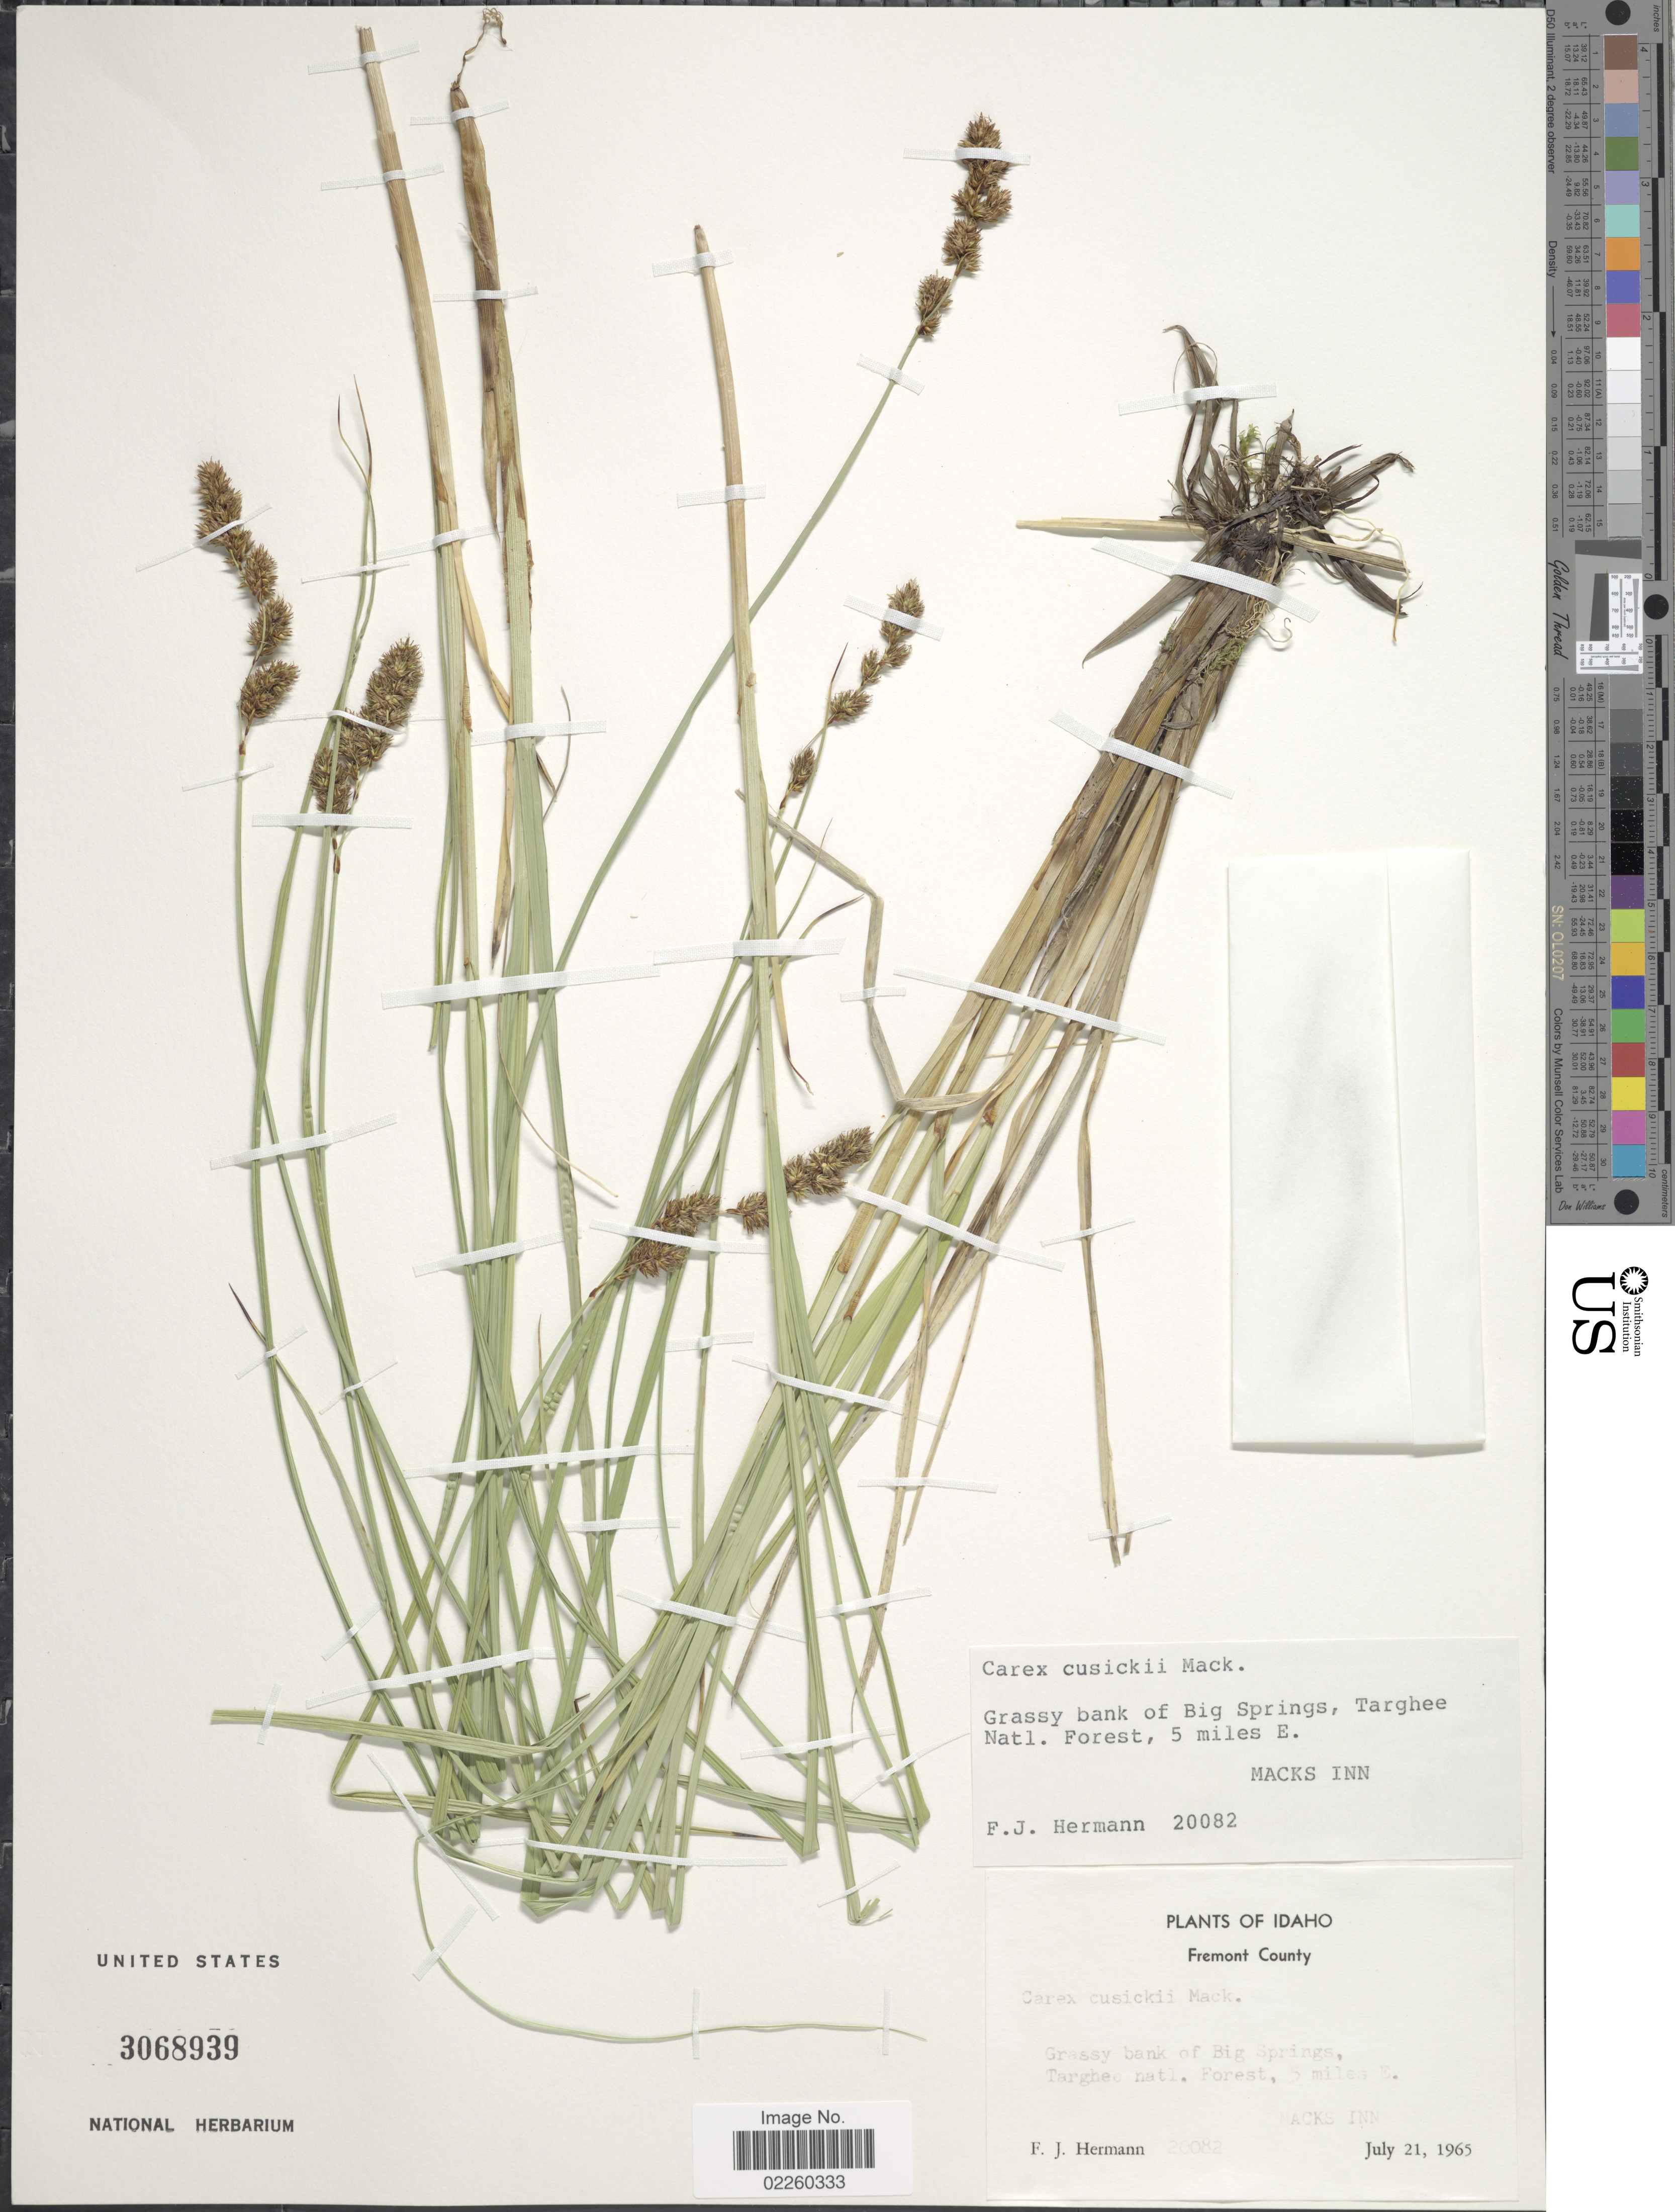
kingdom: Plantae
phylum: Tracheophyta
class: Liliopsida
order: Poales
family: Cyperaceae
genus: Carex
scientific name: Carex cusickii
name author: Mack.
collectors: F. J. Hermann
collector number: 20082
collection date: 1965-07-21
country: United States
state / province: Idaho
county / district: Teton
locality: Grassy bank of Big Springs, Targhee Natl. Forest, 5 miles E., Macks Inn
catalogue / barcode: US 3068939